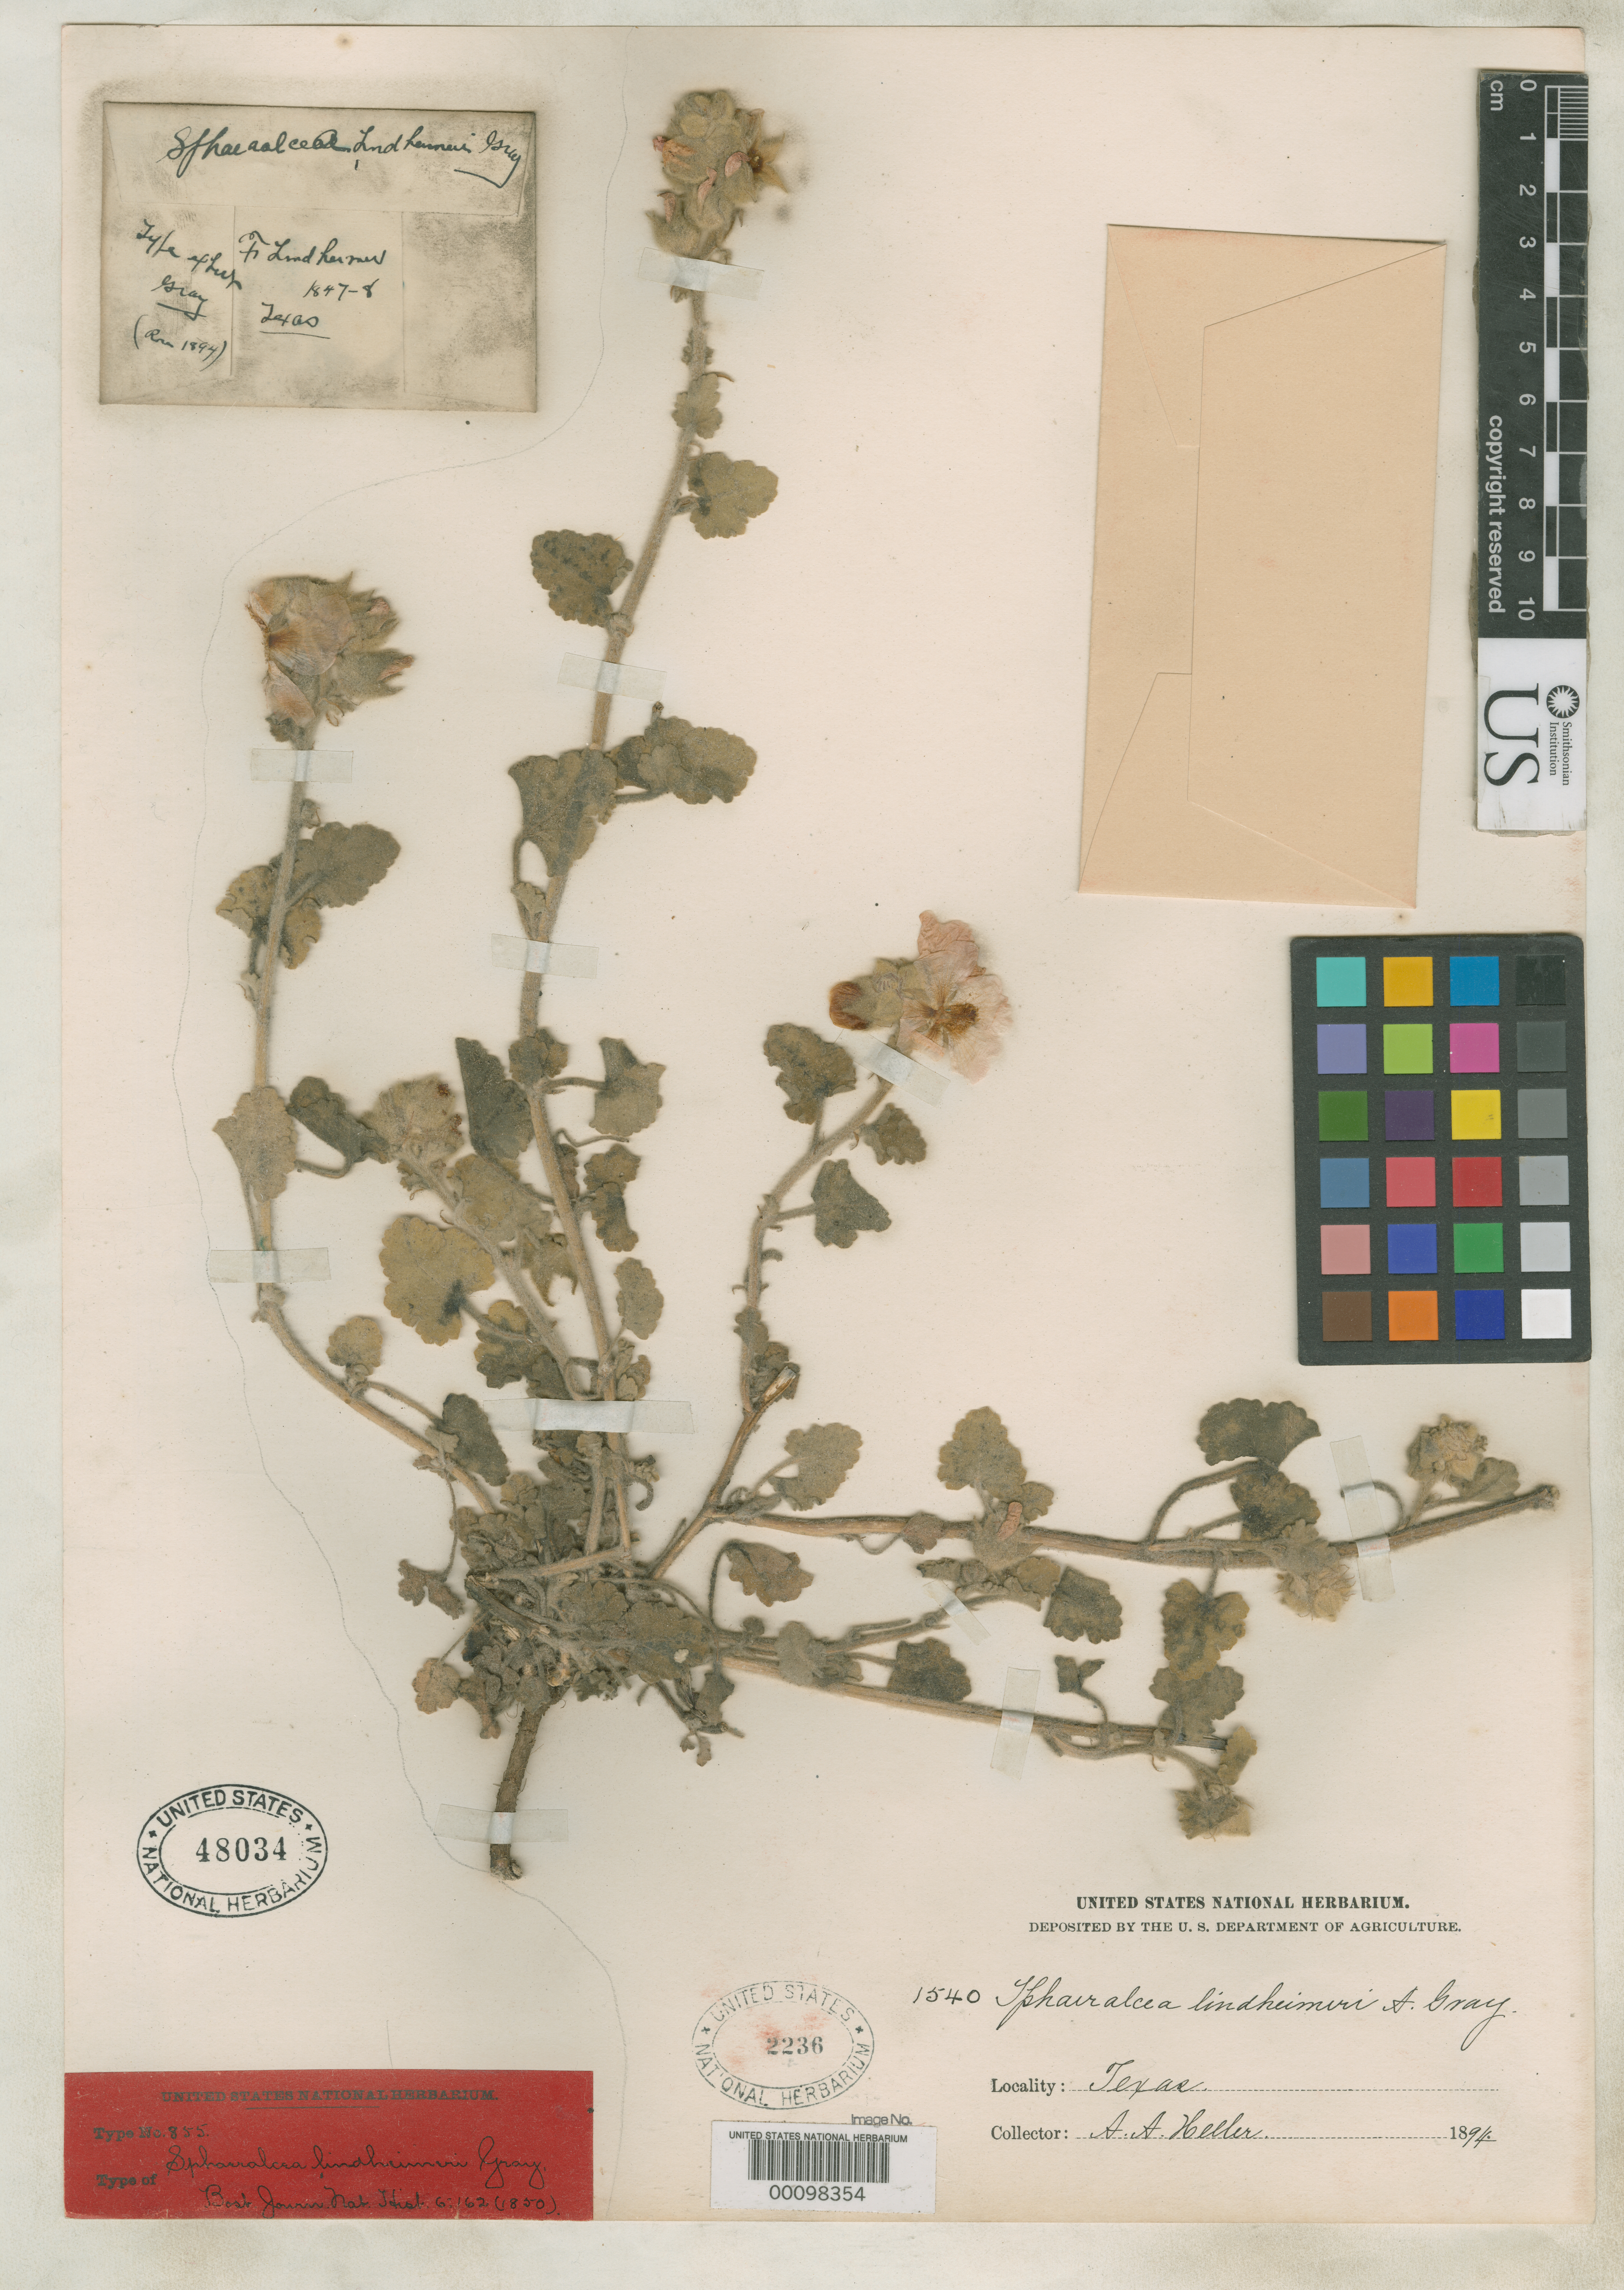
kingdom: Plantae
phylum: Tracheophyta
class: Magnoliopsida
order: Malvales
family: Malvaceae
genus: Sphaeralcea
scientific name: Sphaeralcea lindheimeri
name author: A. Gray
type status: Isotype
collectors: F. J. Lindheimer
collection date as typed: Feb 1847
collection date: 1847-02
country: United States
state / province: Texas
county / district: Victoria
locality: Victoria, lower Guadaloupe.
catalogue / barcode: US 48034